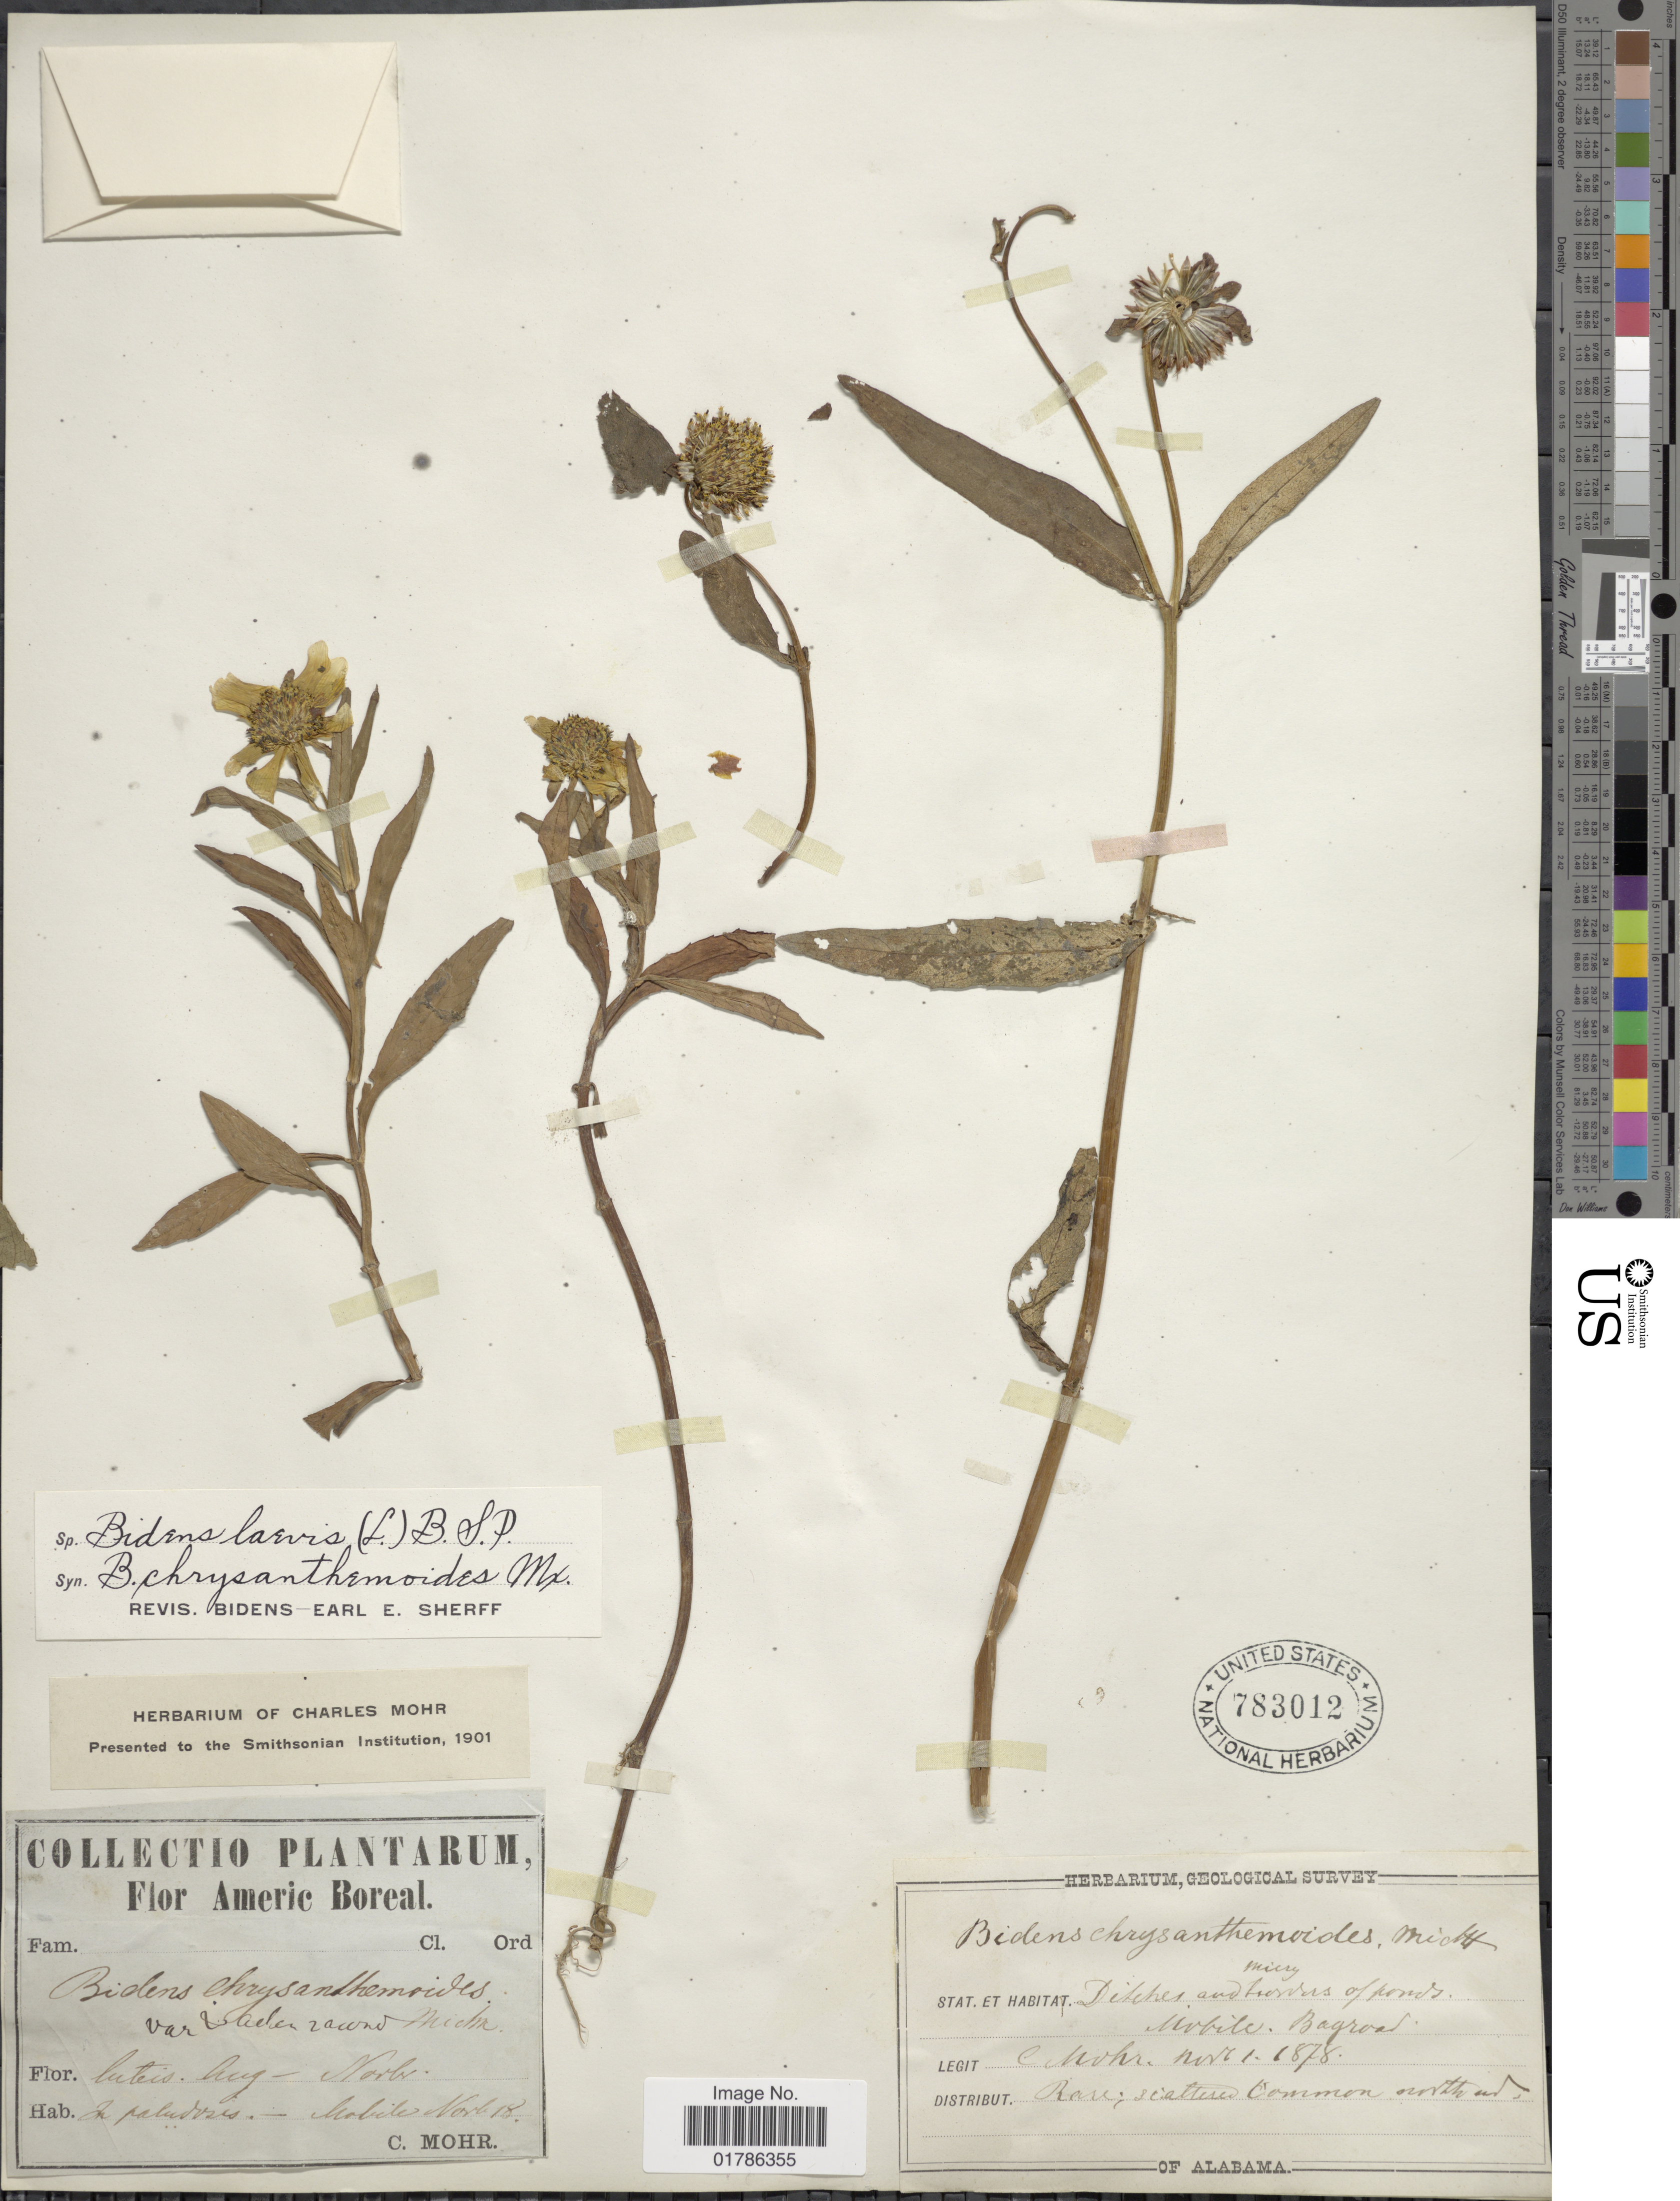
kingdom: Plantae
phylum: Tracheophyta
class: Magnoliopsida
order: Asterales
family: Asteraceae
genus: Bidens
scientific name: Bidens laevis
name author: (L.) Britton, Stearns & Poggenb.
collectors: C. T. Mohr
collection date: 1878-11-01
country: United States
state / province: Alabama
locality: Mobile, Bagroad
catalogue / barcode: US 783012